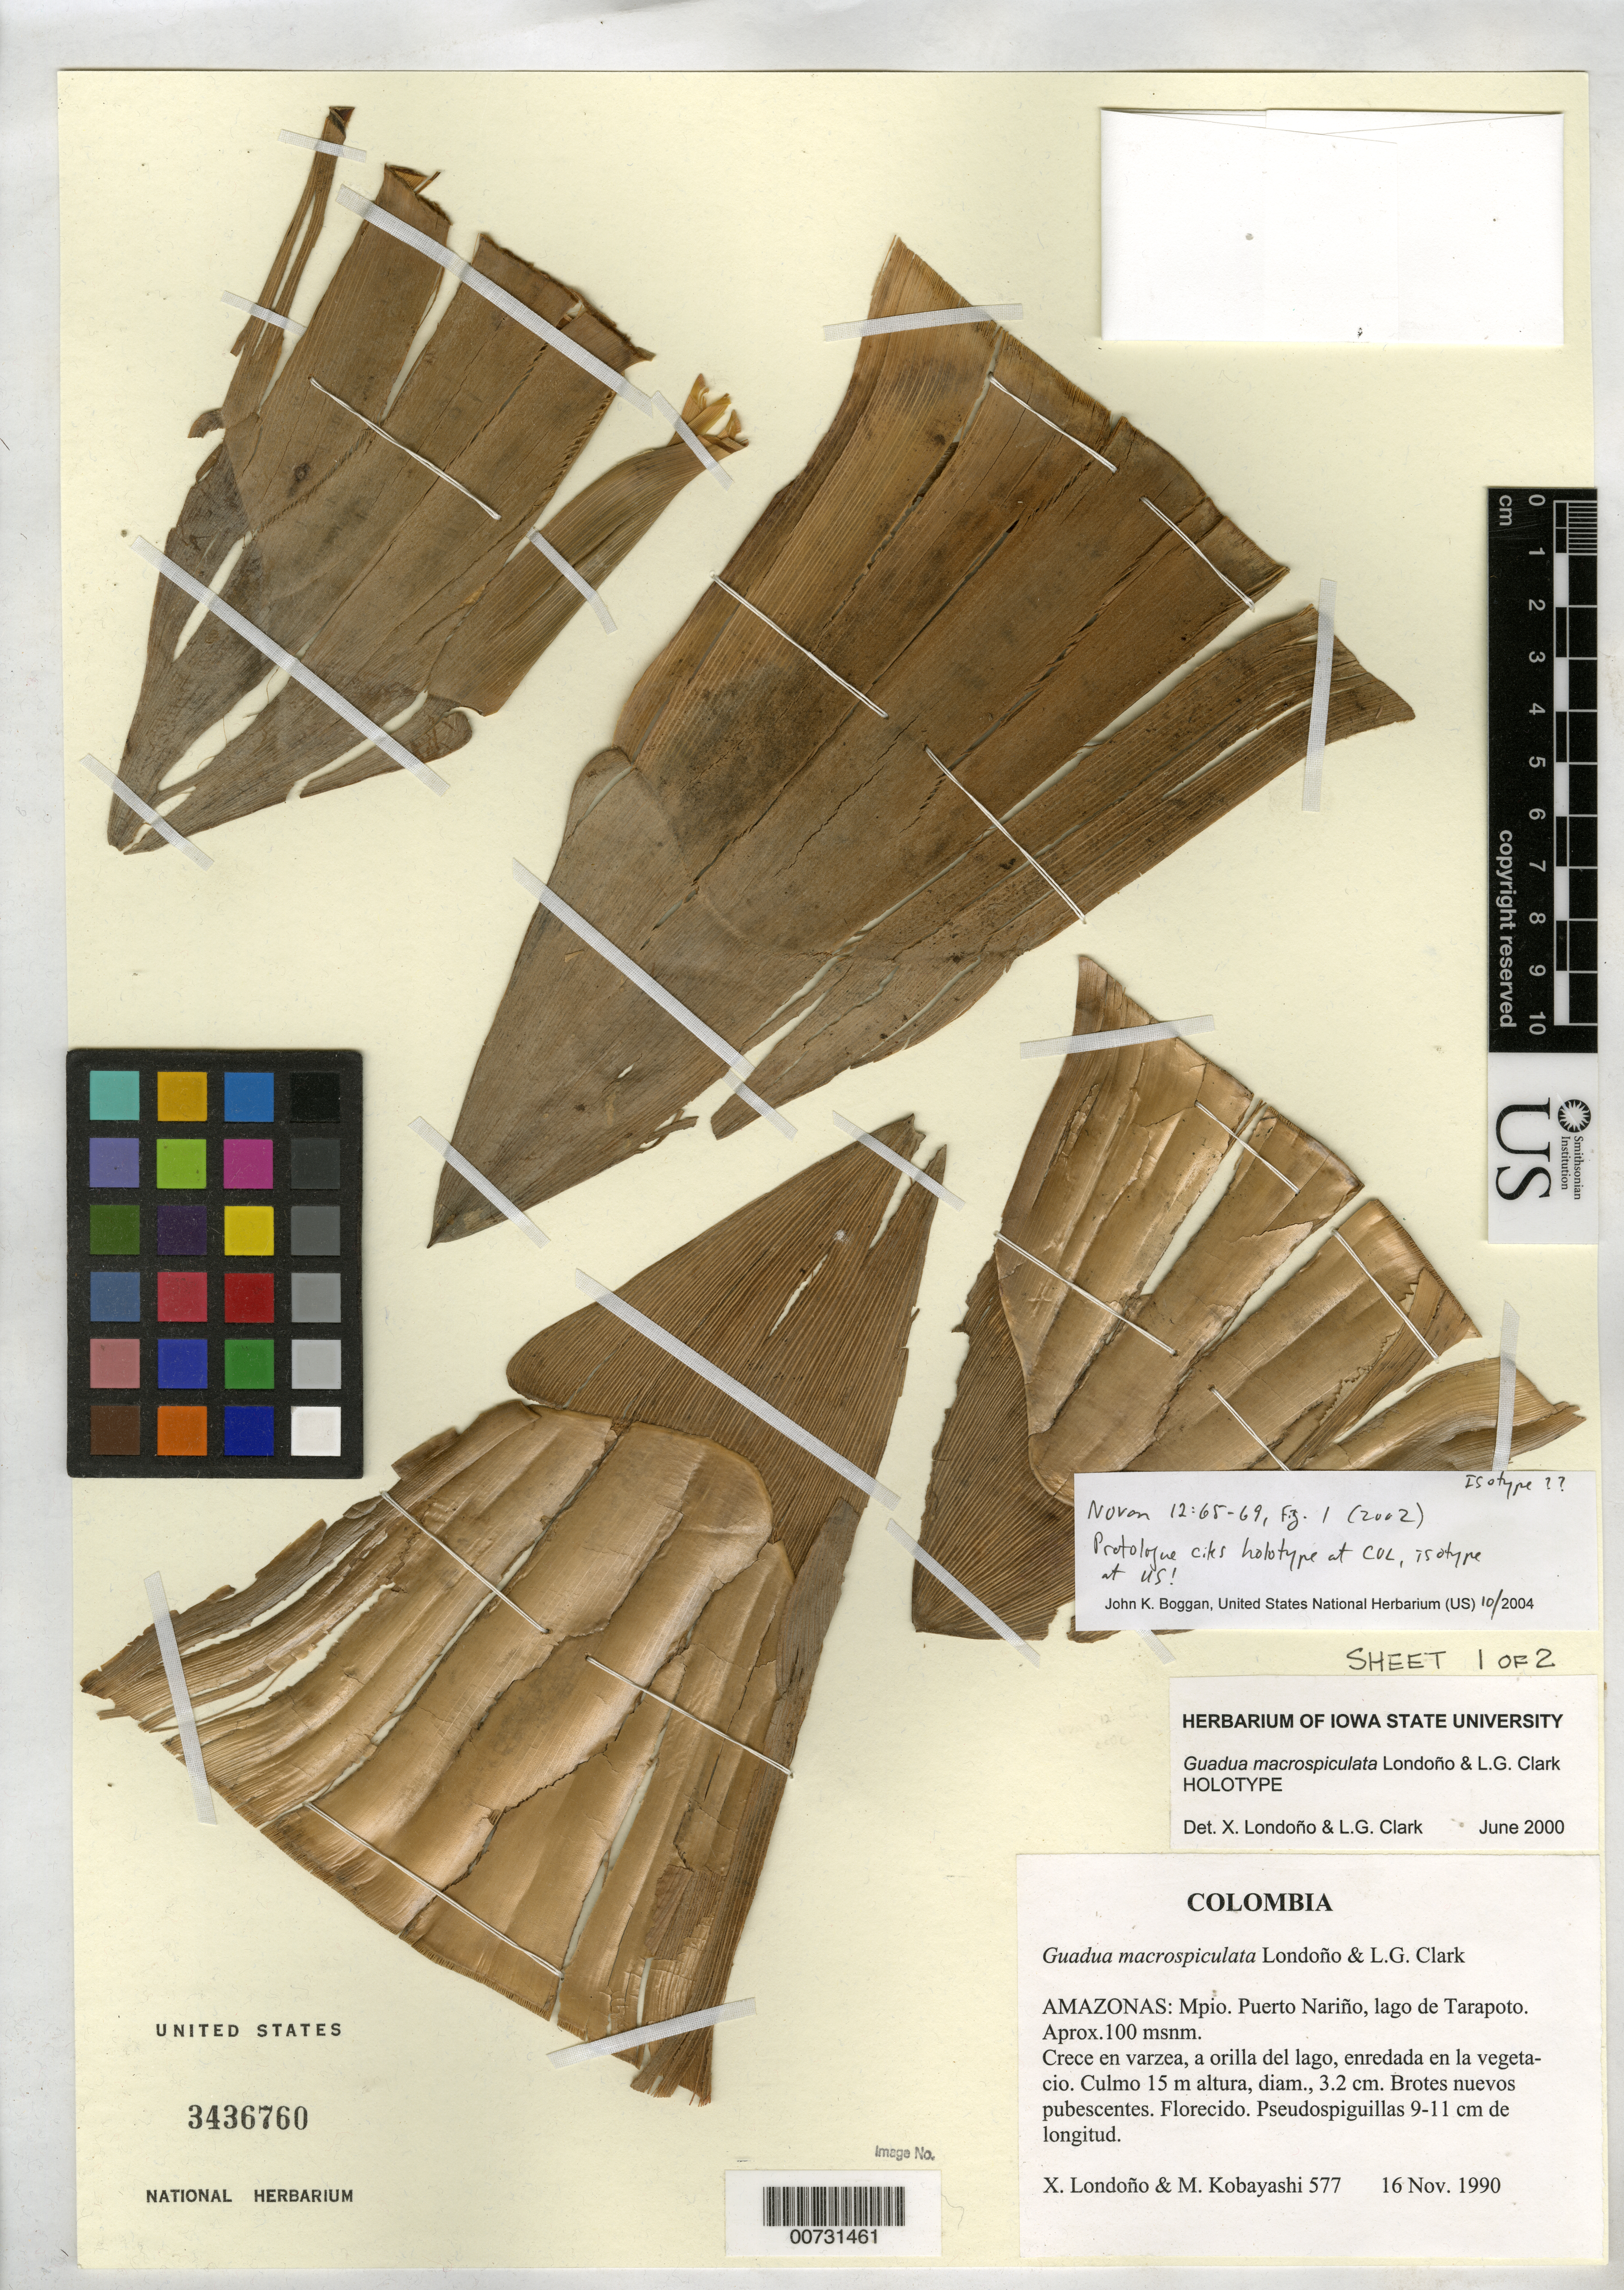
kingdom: Plantae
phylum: Tracheophyta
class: Liliopsida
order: Poales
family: Poaceae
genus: Guadua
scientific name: Guadua macrospiculata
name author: Londoño & L.G. Clark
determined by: Londoño, X.; Clark, L. G.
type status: Isotype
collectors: X. Londoño & M. Kobayashi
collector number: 577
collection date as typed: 16 Nov 1990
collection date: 1990-11-16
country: Colombia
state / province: Amazônas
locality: Amazonas: Mpio. Puerto Nariño, lago de Tarapoto.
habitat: Crece en varzea, a orilla del lago, enredada en la vegetacio.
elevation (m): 100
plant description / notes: US sheet annotated by taxon authors as holotype, but protologue cites holotype at COL, isotype at US.; Mounted on 2 sheets.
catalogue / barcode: US 3436760